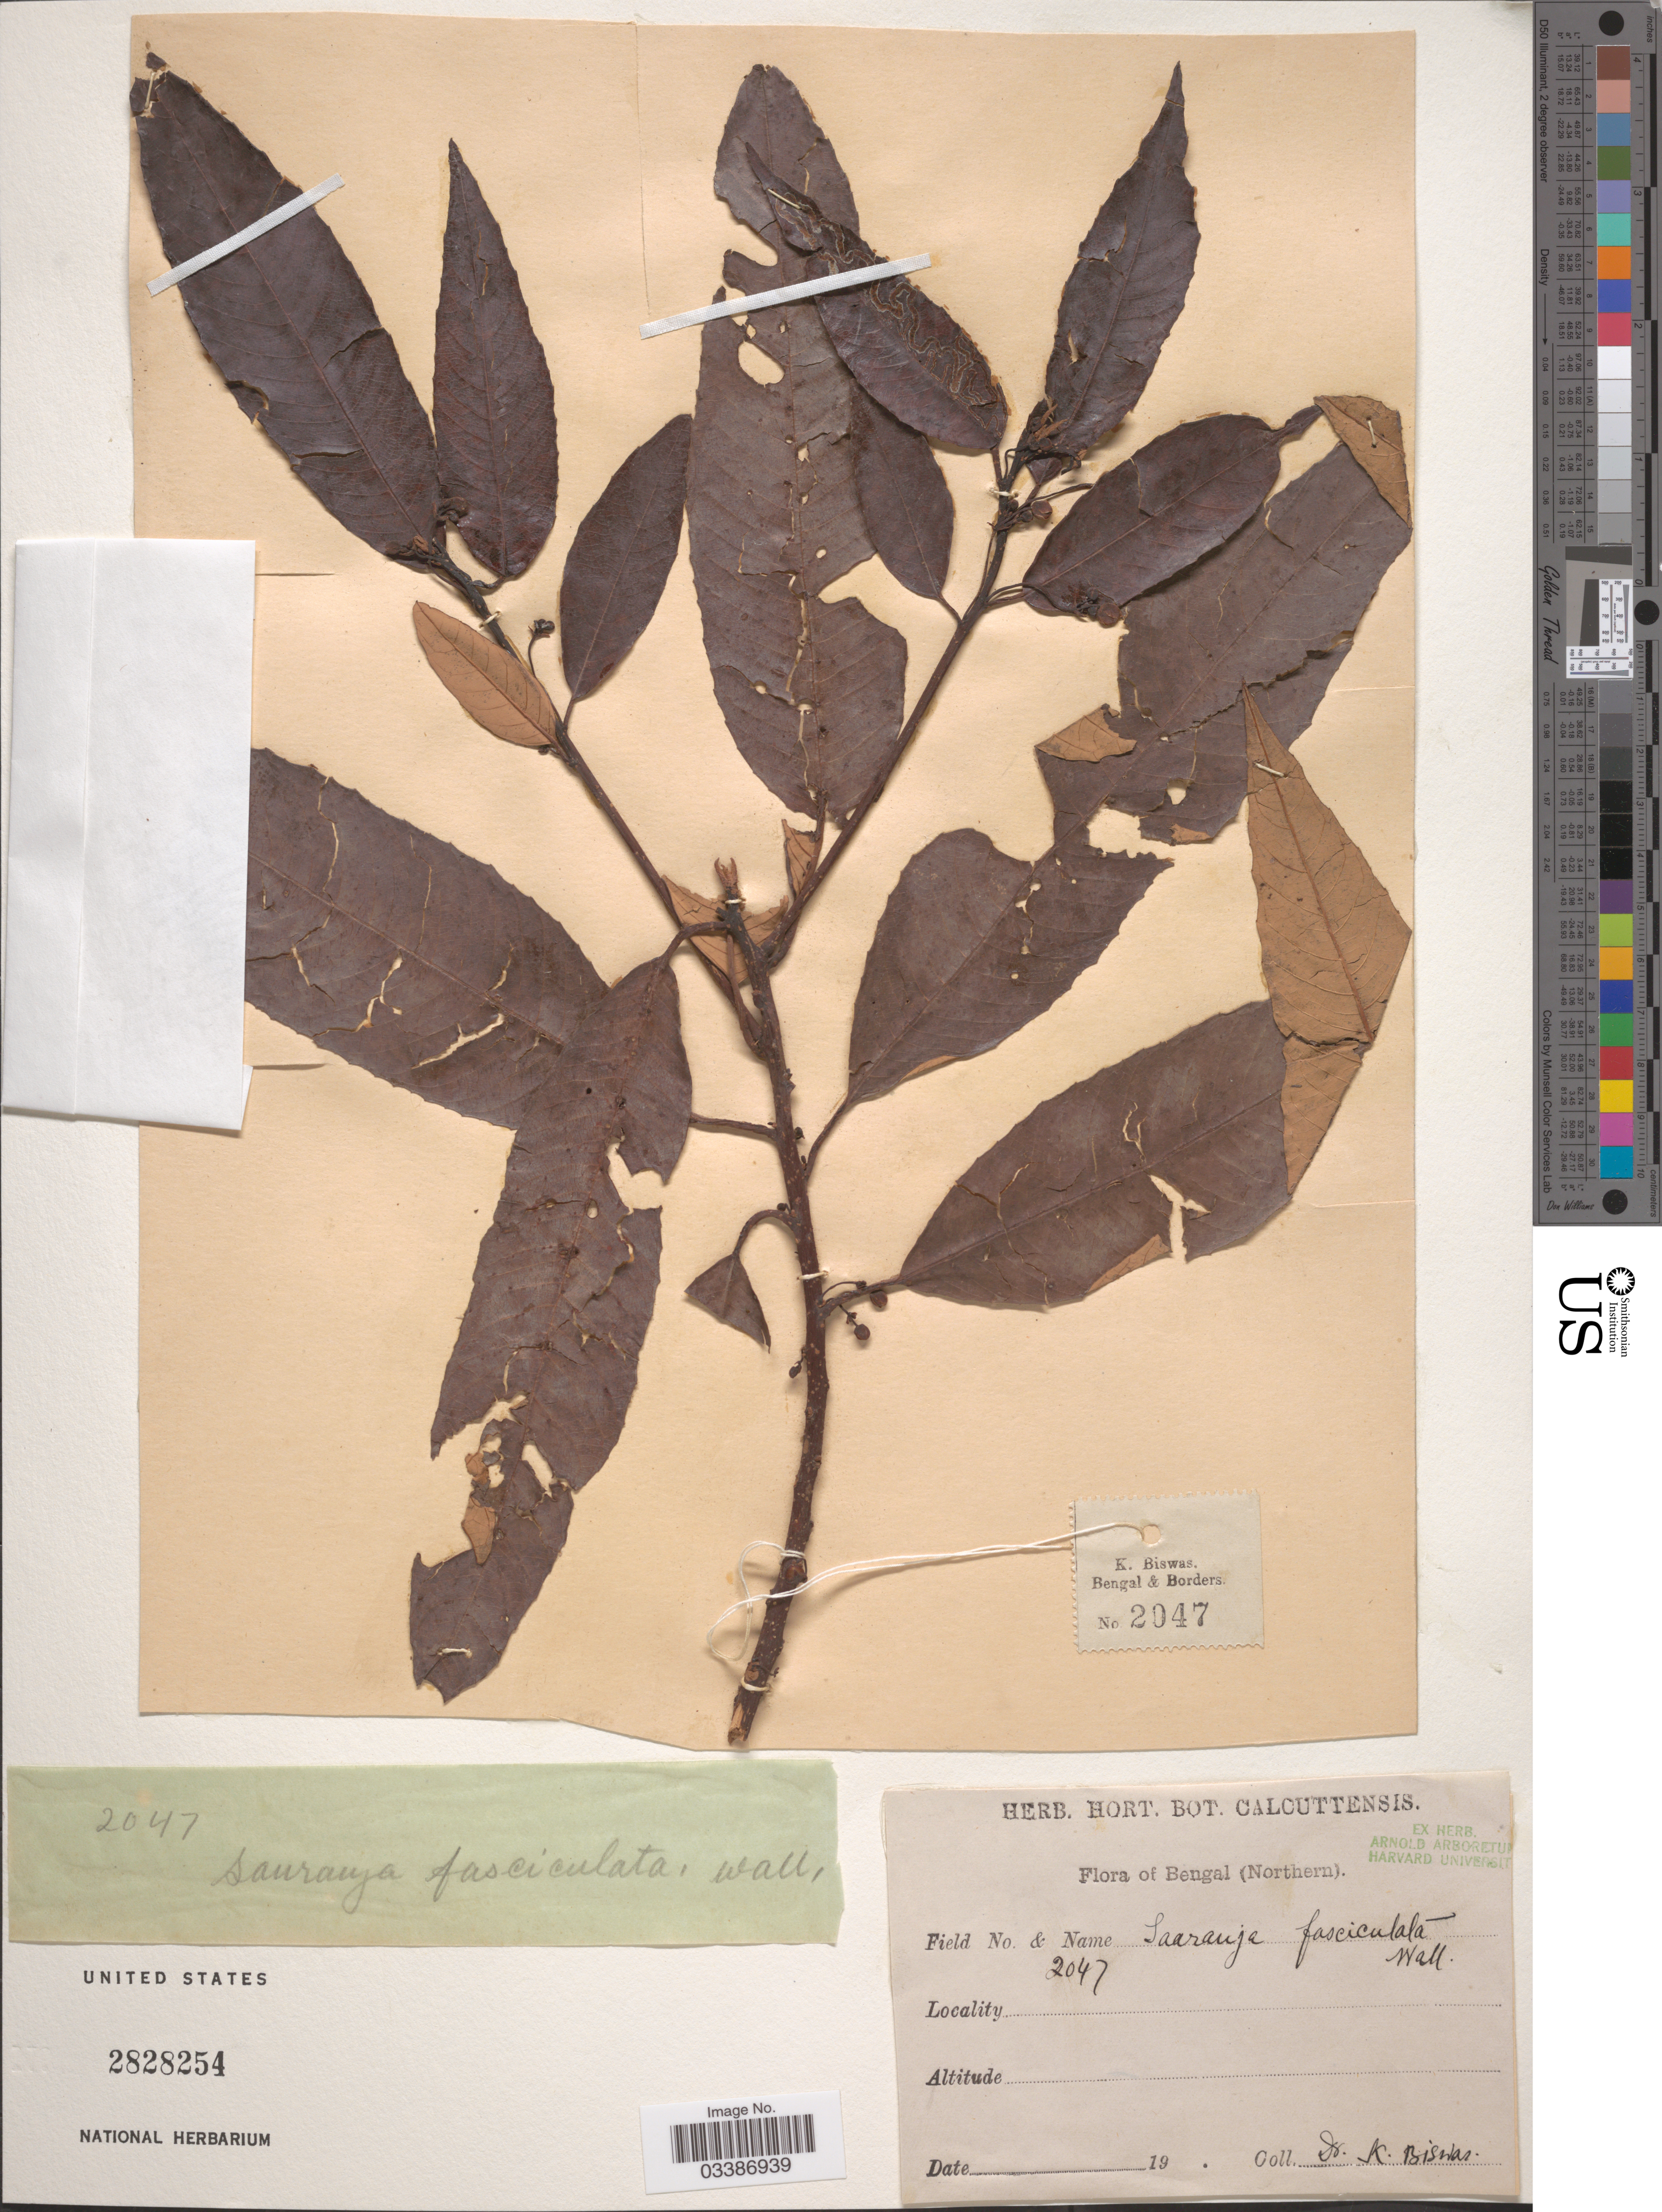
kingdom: Plantae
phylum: Tracheophyta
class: Magnoliopsida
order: Ericales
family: Actinidiaceae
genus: Saurauia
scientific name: Saurauia fasciculata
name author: Wall.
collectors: K. Biswas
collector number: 2047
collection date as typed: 19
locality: Bengal (Northern).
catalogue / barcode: US 2828254